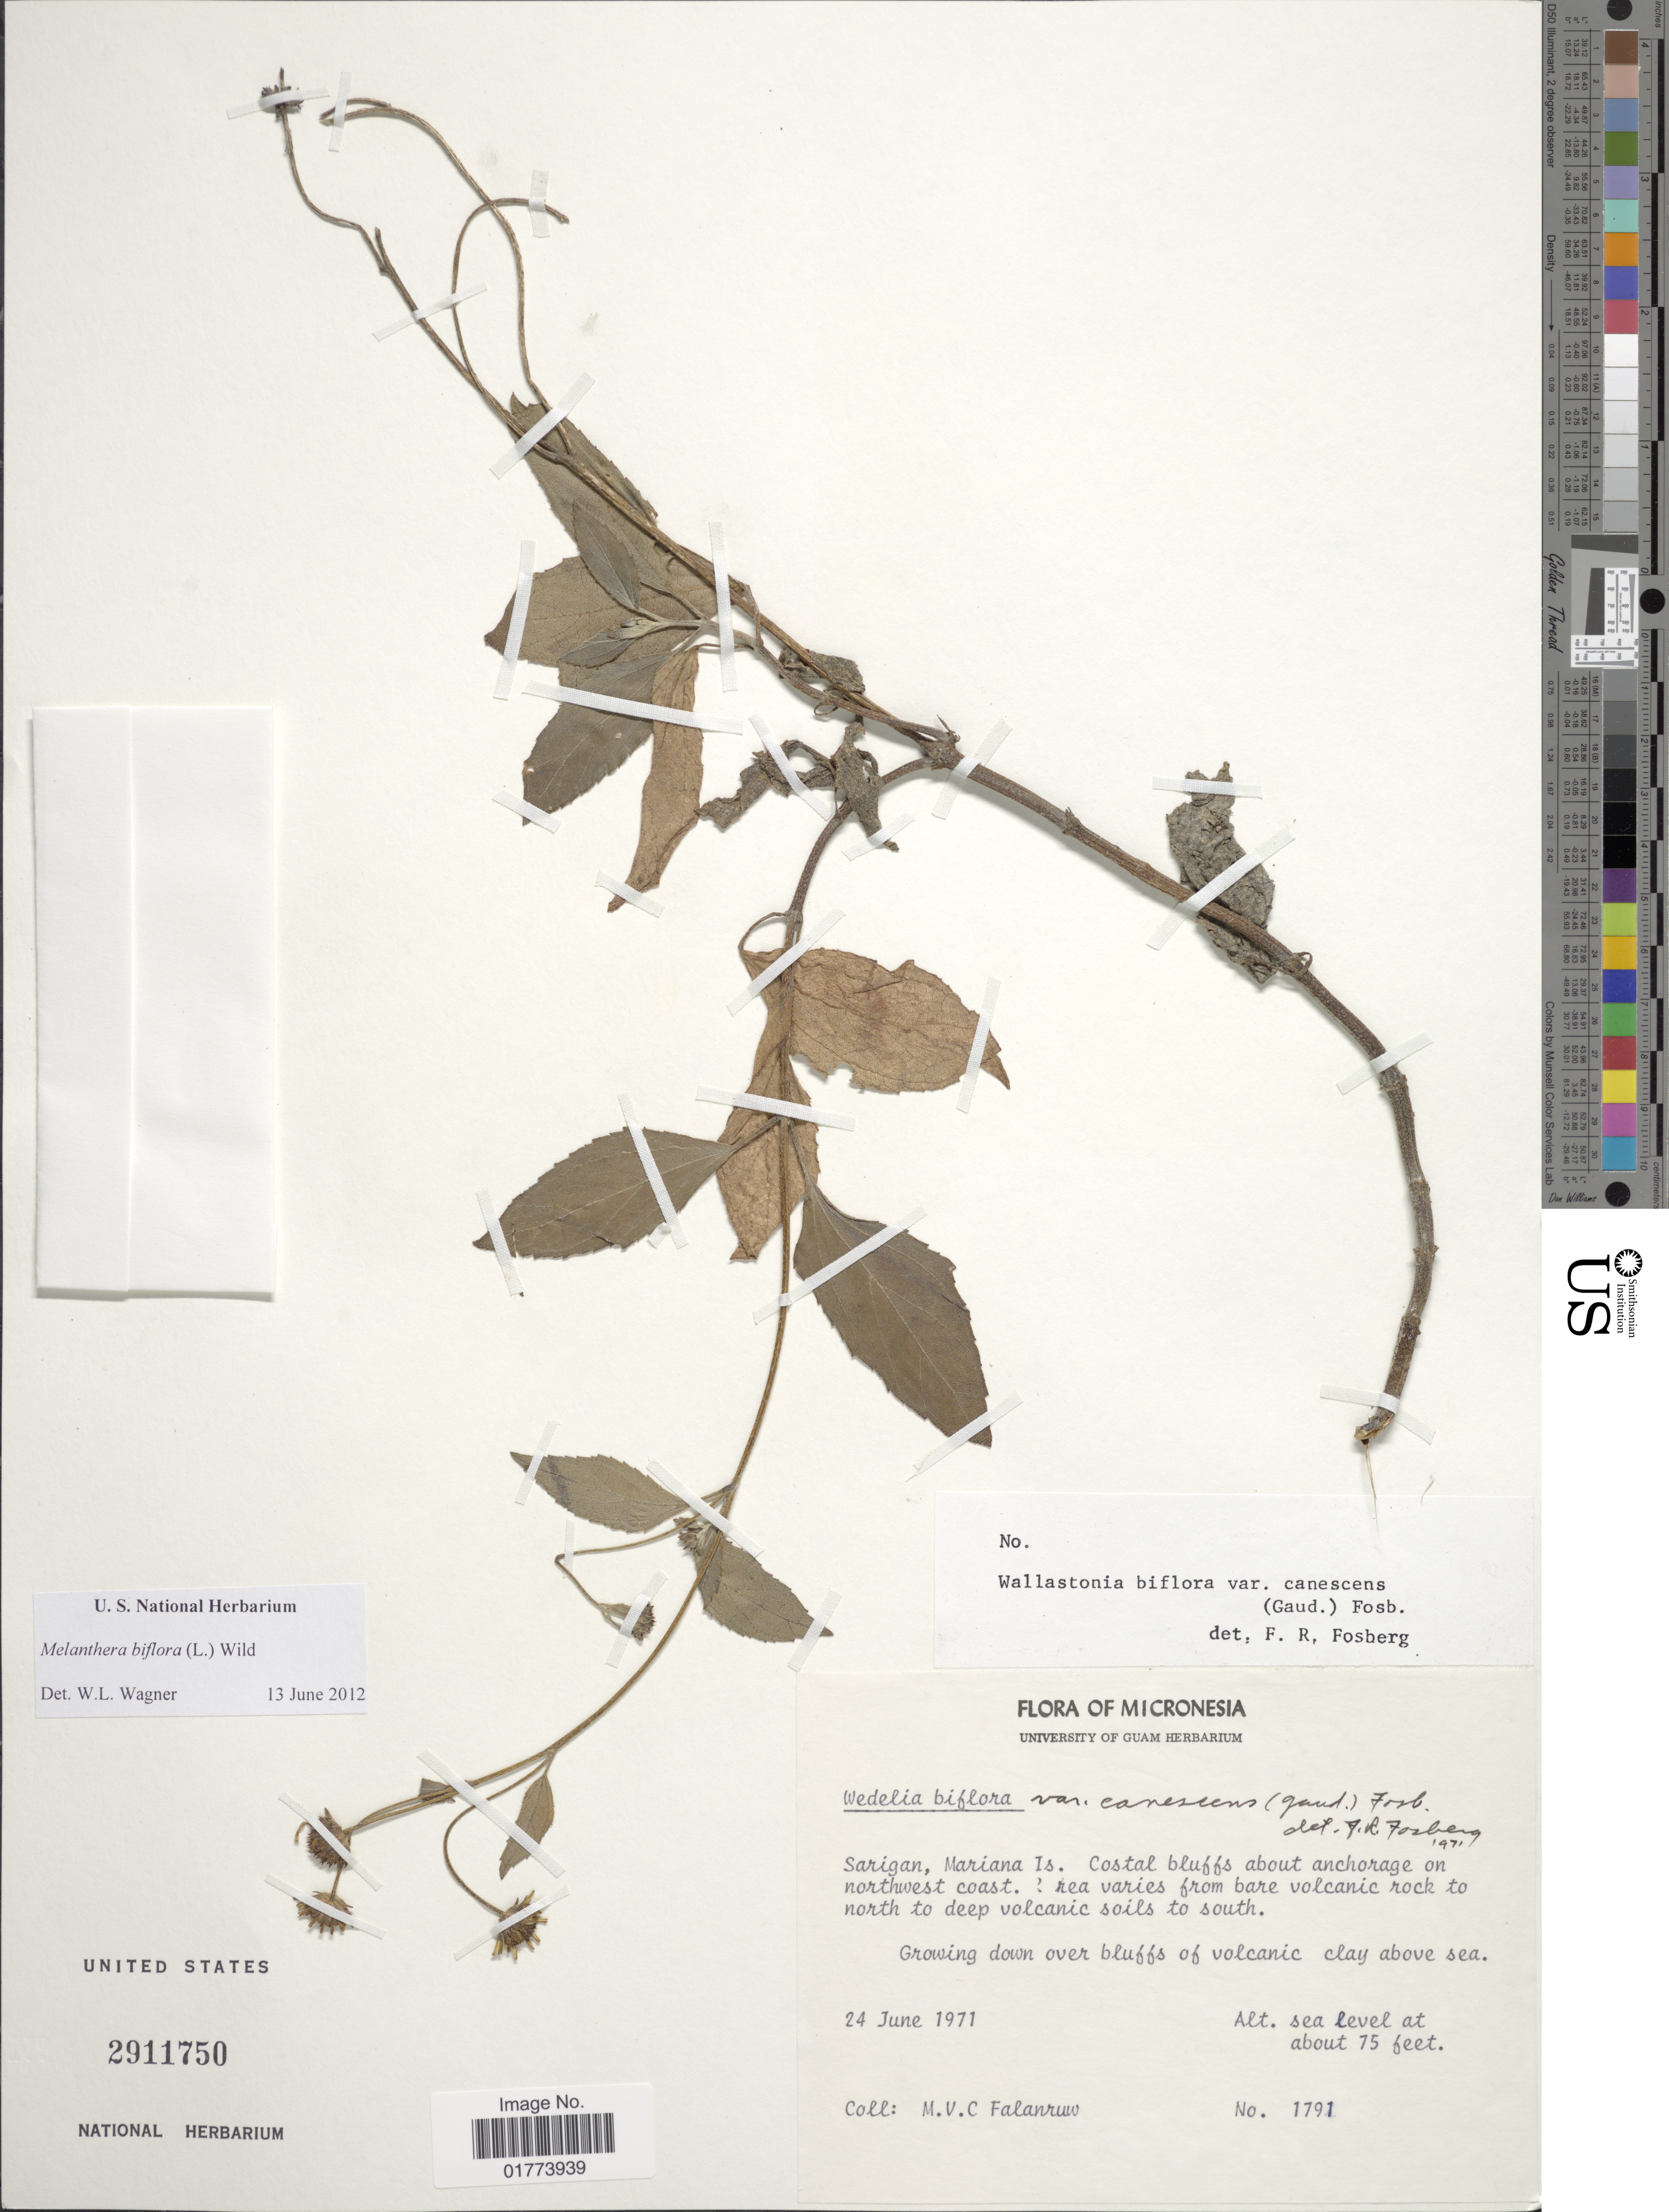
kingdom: Plantae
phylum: Tracheophyta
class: Magnoliopsida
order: Asterales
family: Asteraceae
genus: Wollastonia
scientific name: Wollastonia uniflora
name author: (Willd.) Orchard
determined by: Wagner, W. L., (BOT), Smithsonian Institution - National Museum of Natural History (UNITED STATES)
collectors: M. V. Falanruw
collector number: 1791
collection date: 1971-06-24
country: Micronesia, Federated States of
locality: Sarigan, Mariana Is. Costal bluffs about anchorage on northwest coast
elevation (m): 23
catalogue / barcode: US 2911750